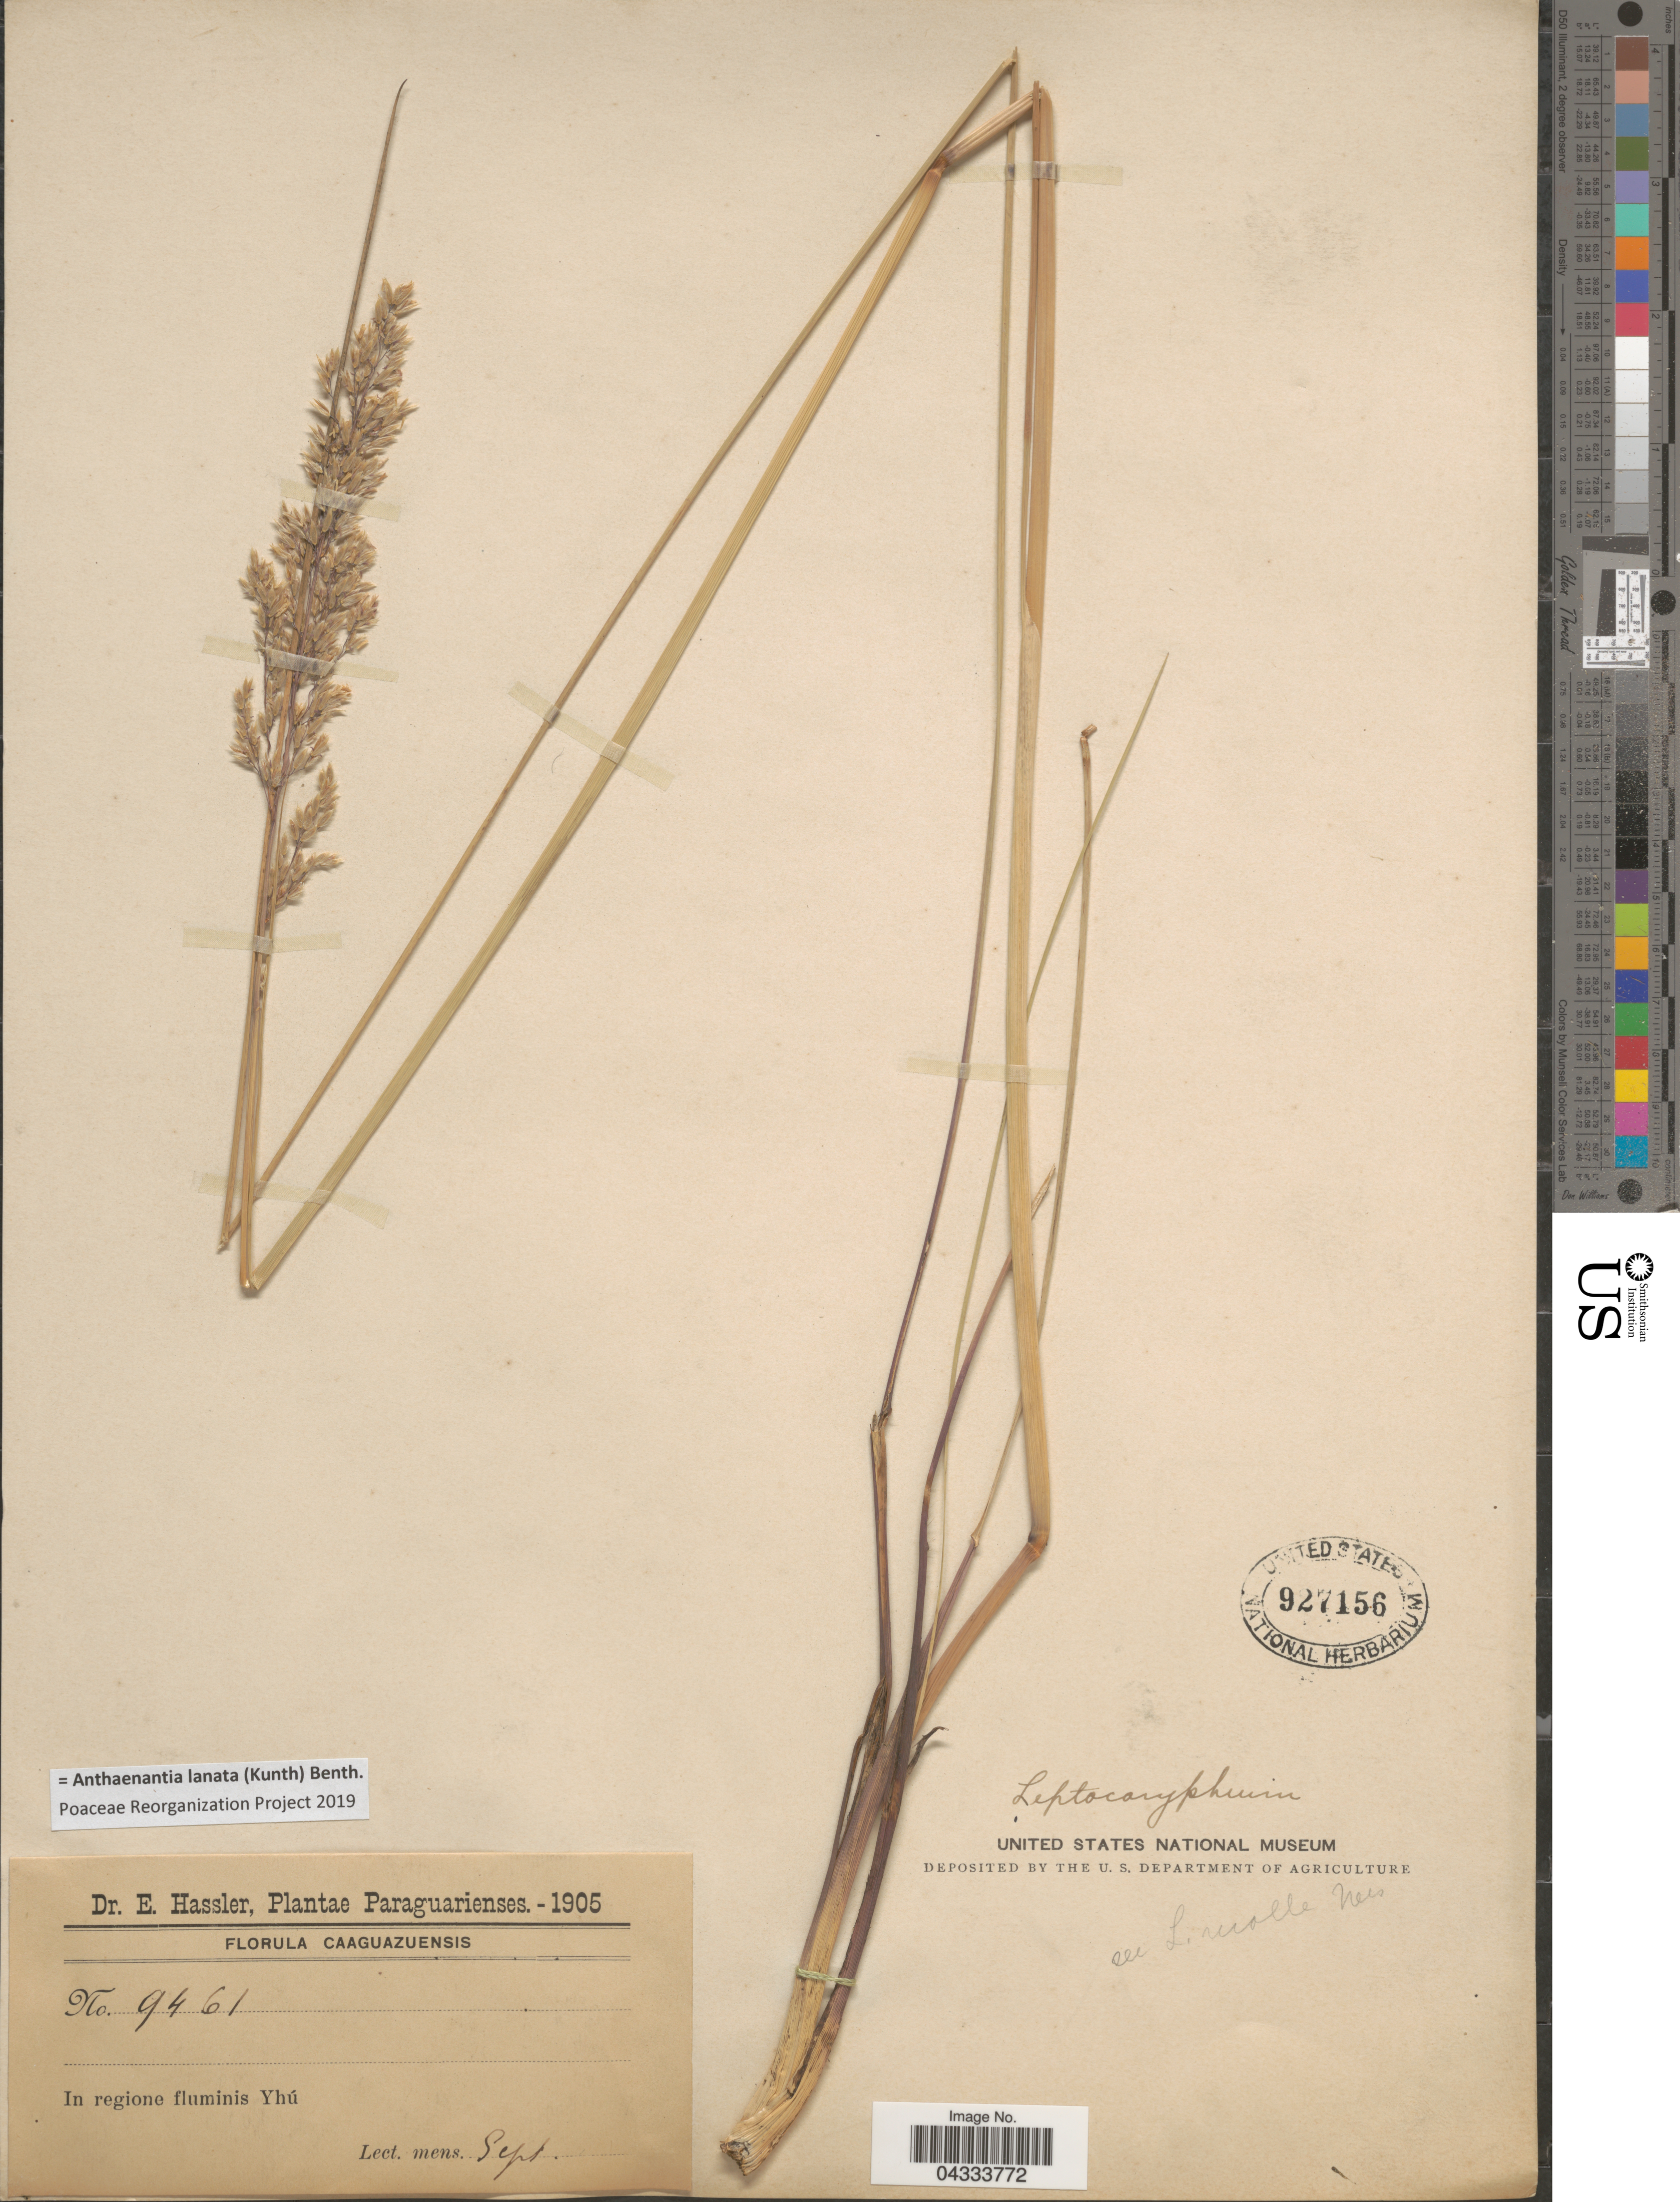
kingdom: Plantae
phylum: Tracheophyta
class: Liliopsida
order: Poales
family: Poaceae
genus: Anthaenantia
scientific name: Anthaenantia lanata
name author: (Kunth) Benth.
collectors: E. Hassler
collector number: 9461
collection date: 1905-09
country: Paraguay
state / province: Caaguazu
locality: Paraguarienses. In regione fluminis Yhú.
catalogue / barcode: US 927156